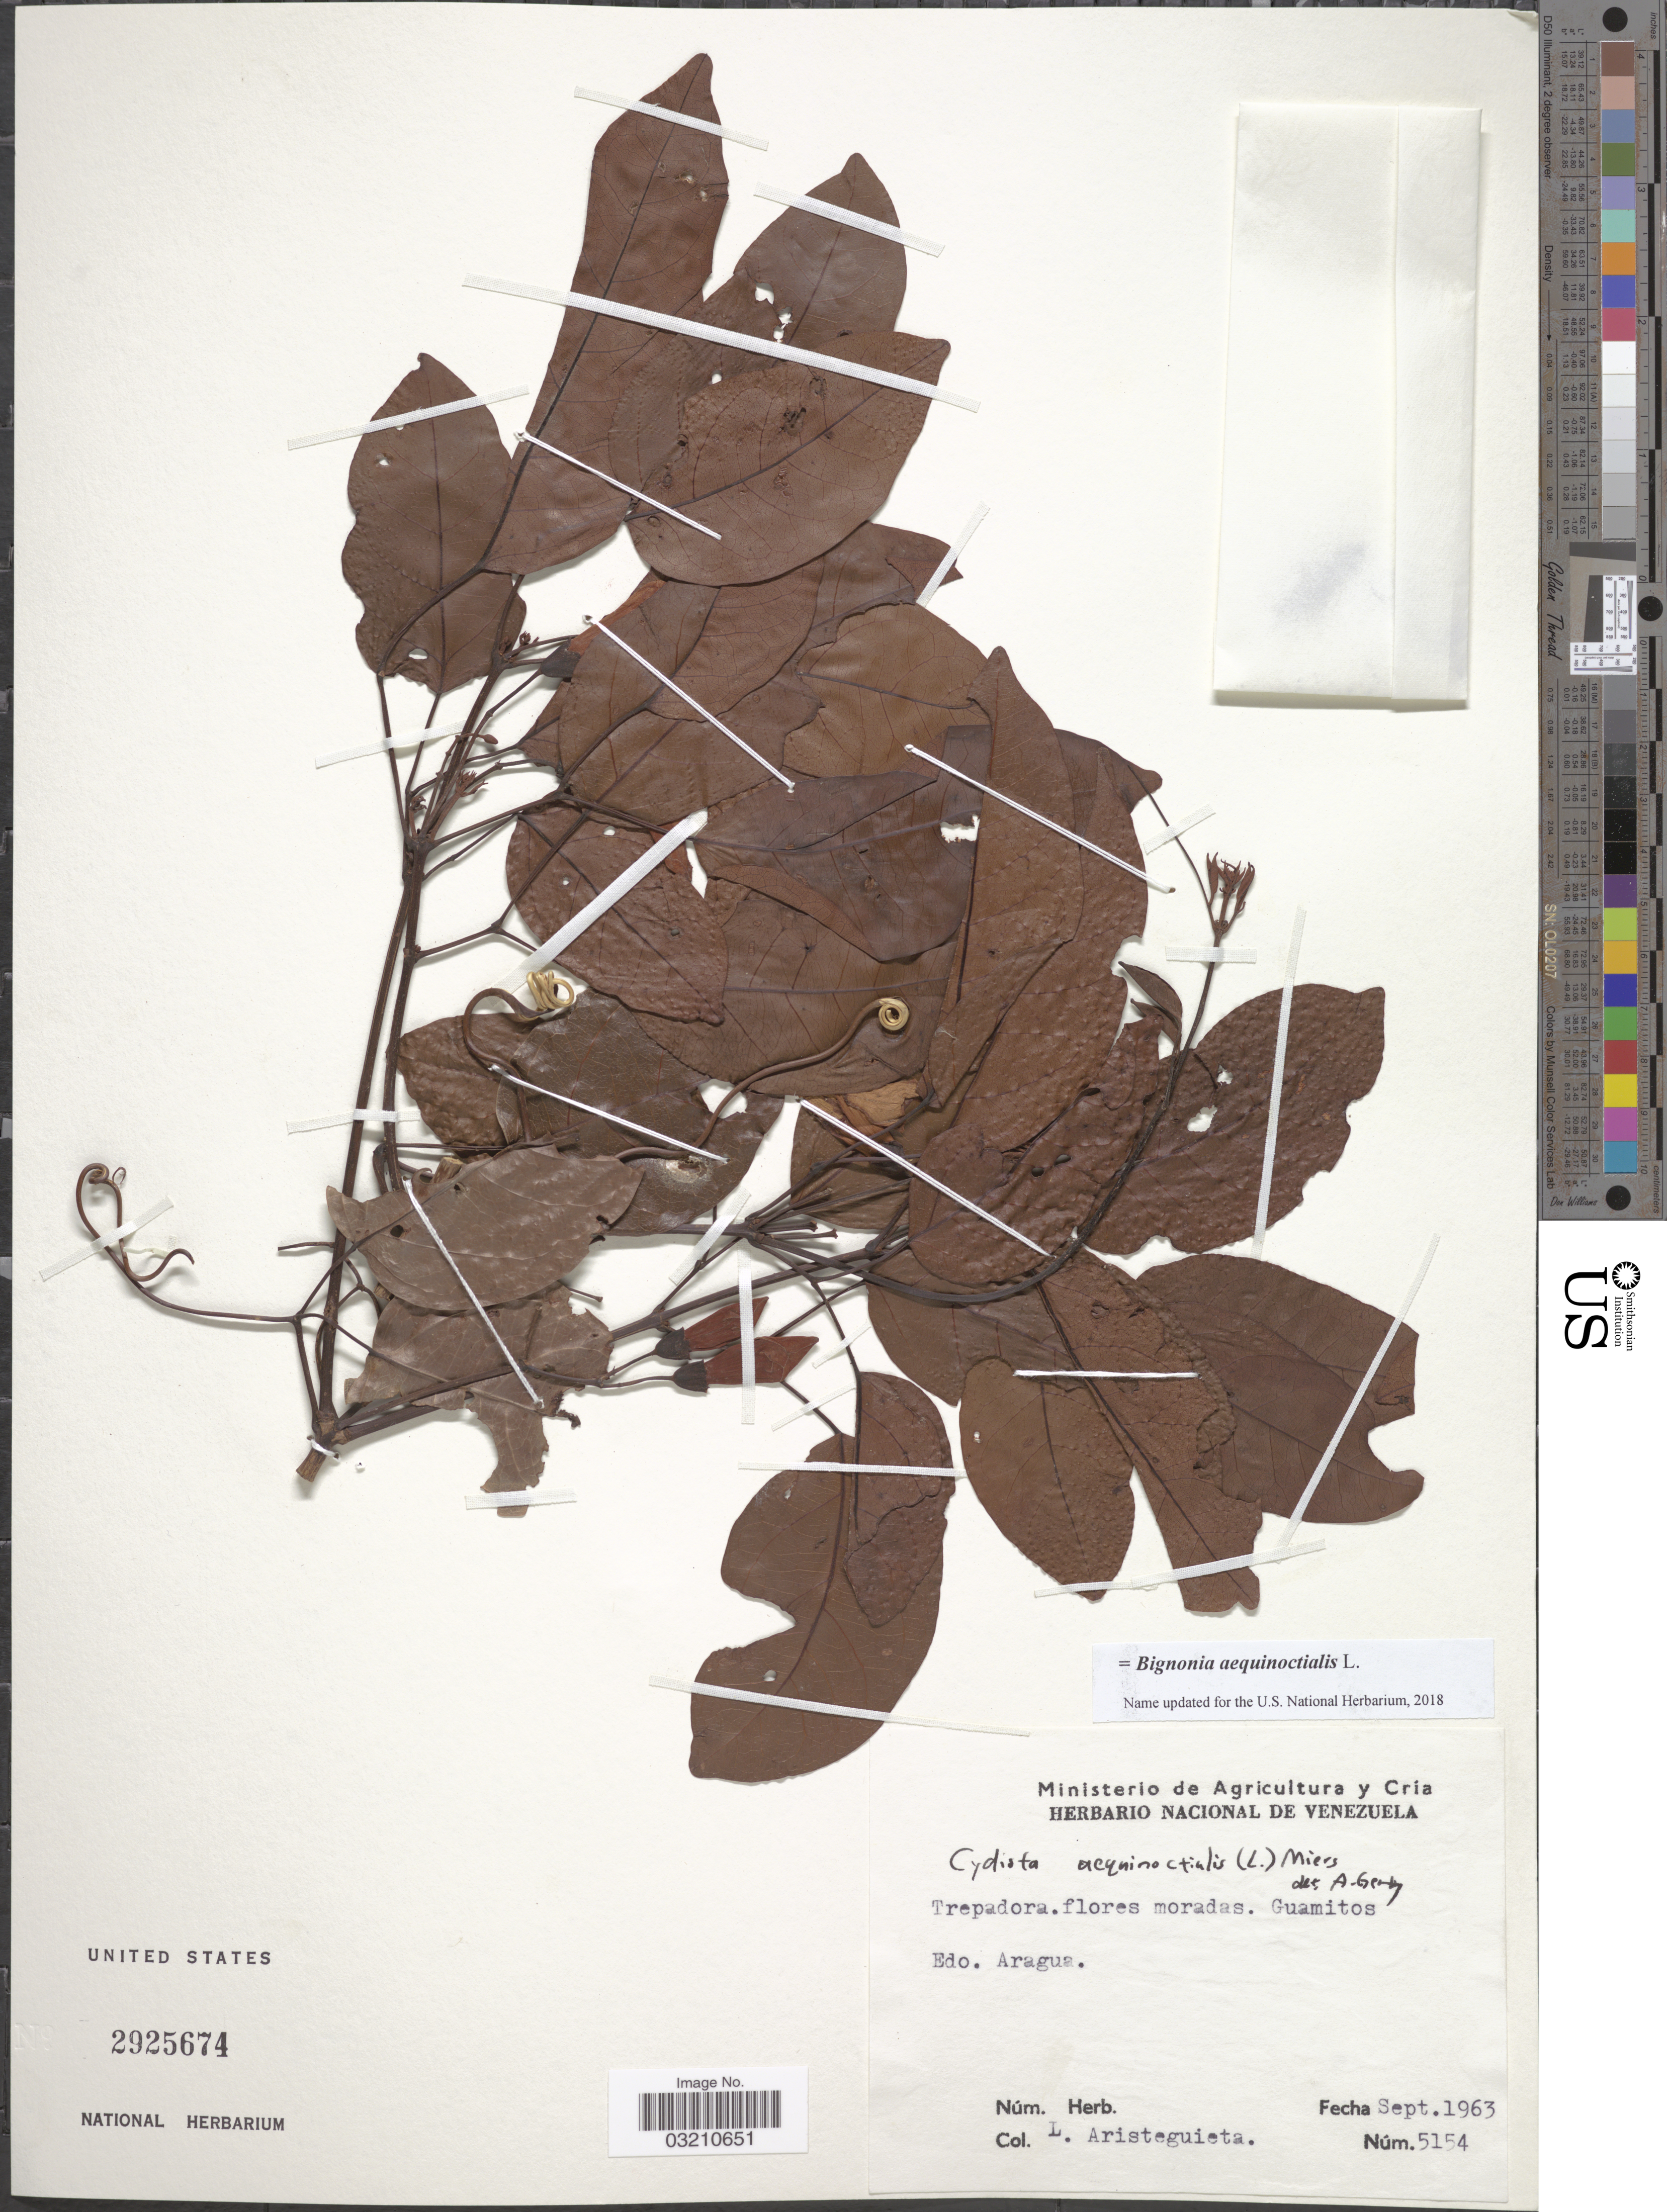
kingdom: Plantae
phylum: Tracheophyta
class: Magnoliopsida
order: Lamiales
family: Bignoniaceae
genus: Bignonia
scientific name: Bignonia aequinoctialis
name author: L.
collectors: L. Aristeguieta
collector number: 5154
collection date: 1963-09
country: Venezuela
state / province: Aragua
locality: Guamitos.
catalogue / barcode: US 2925674